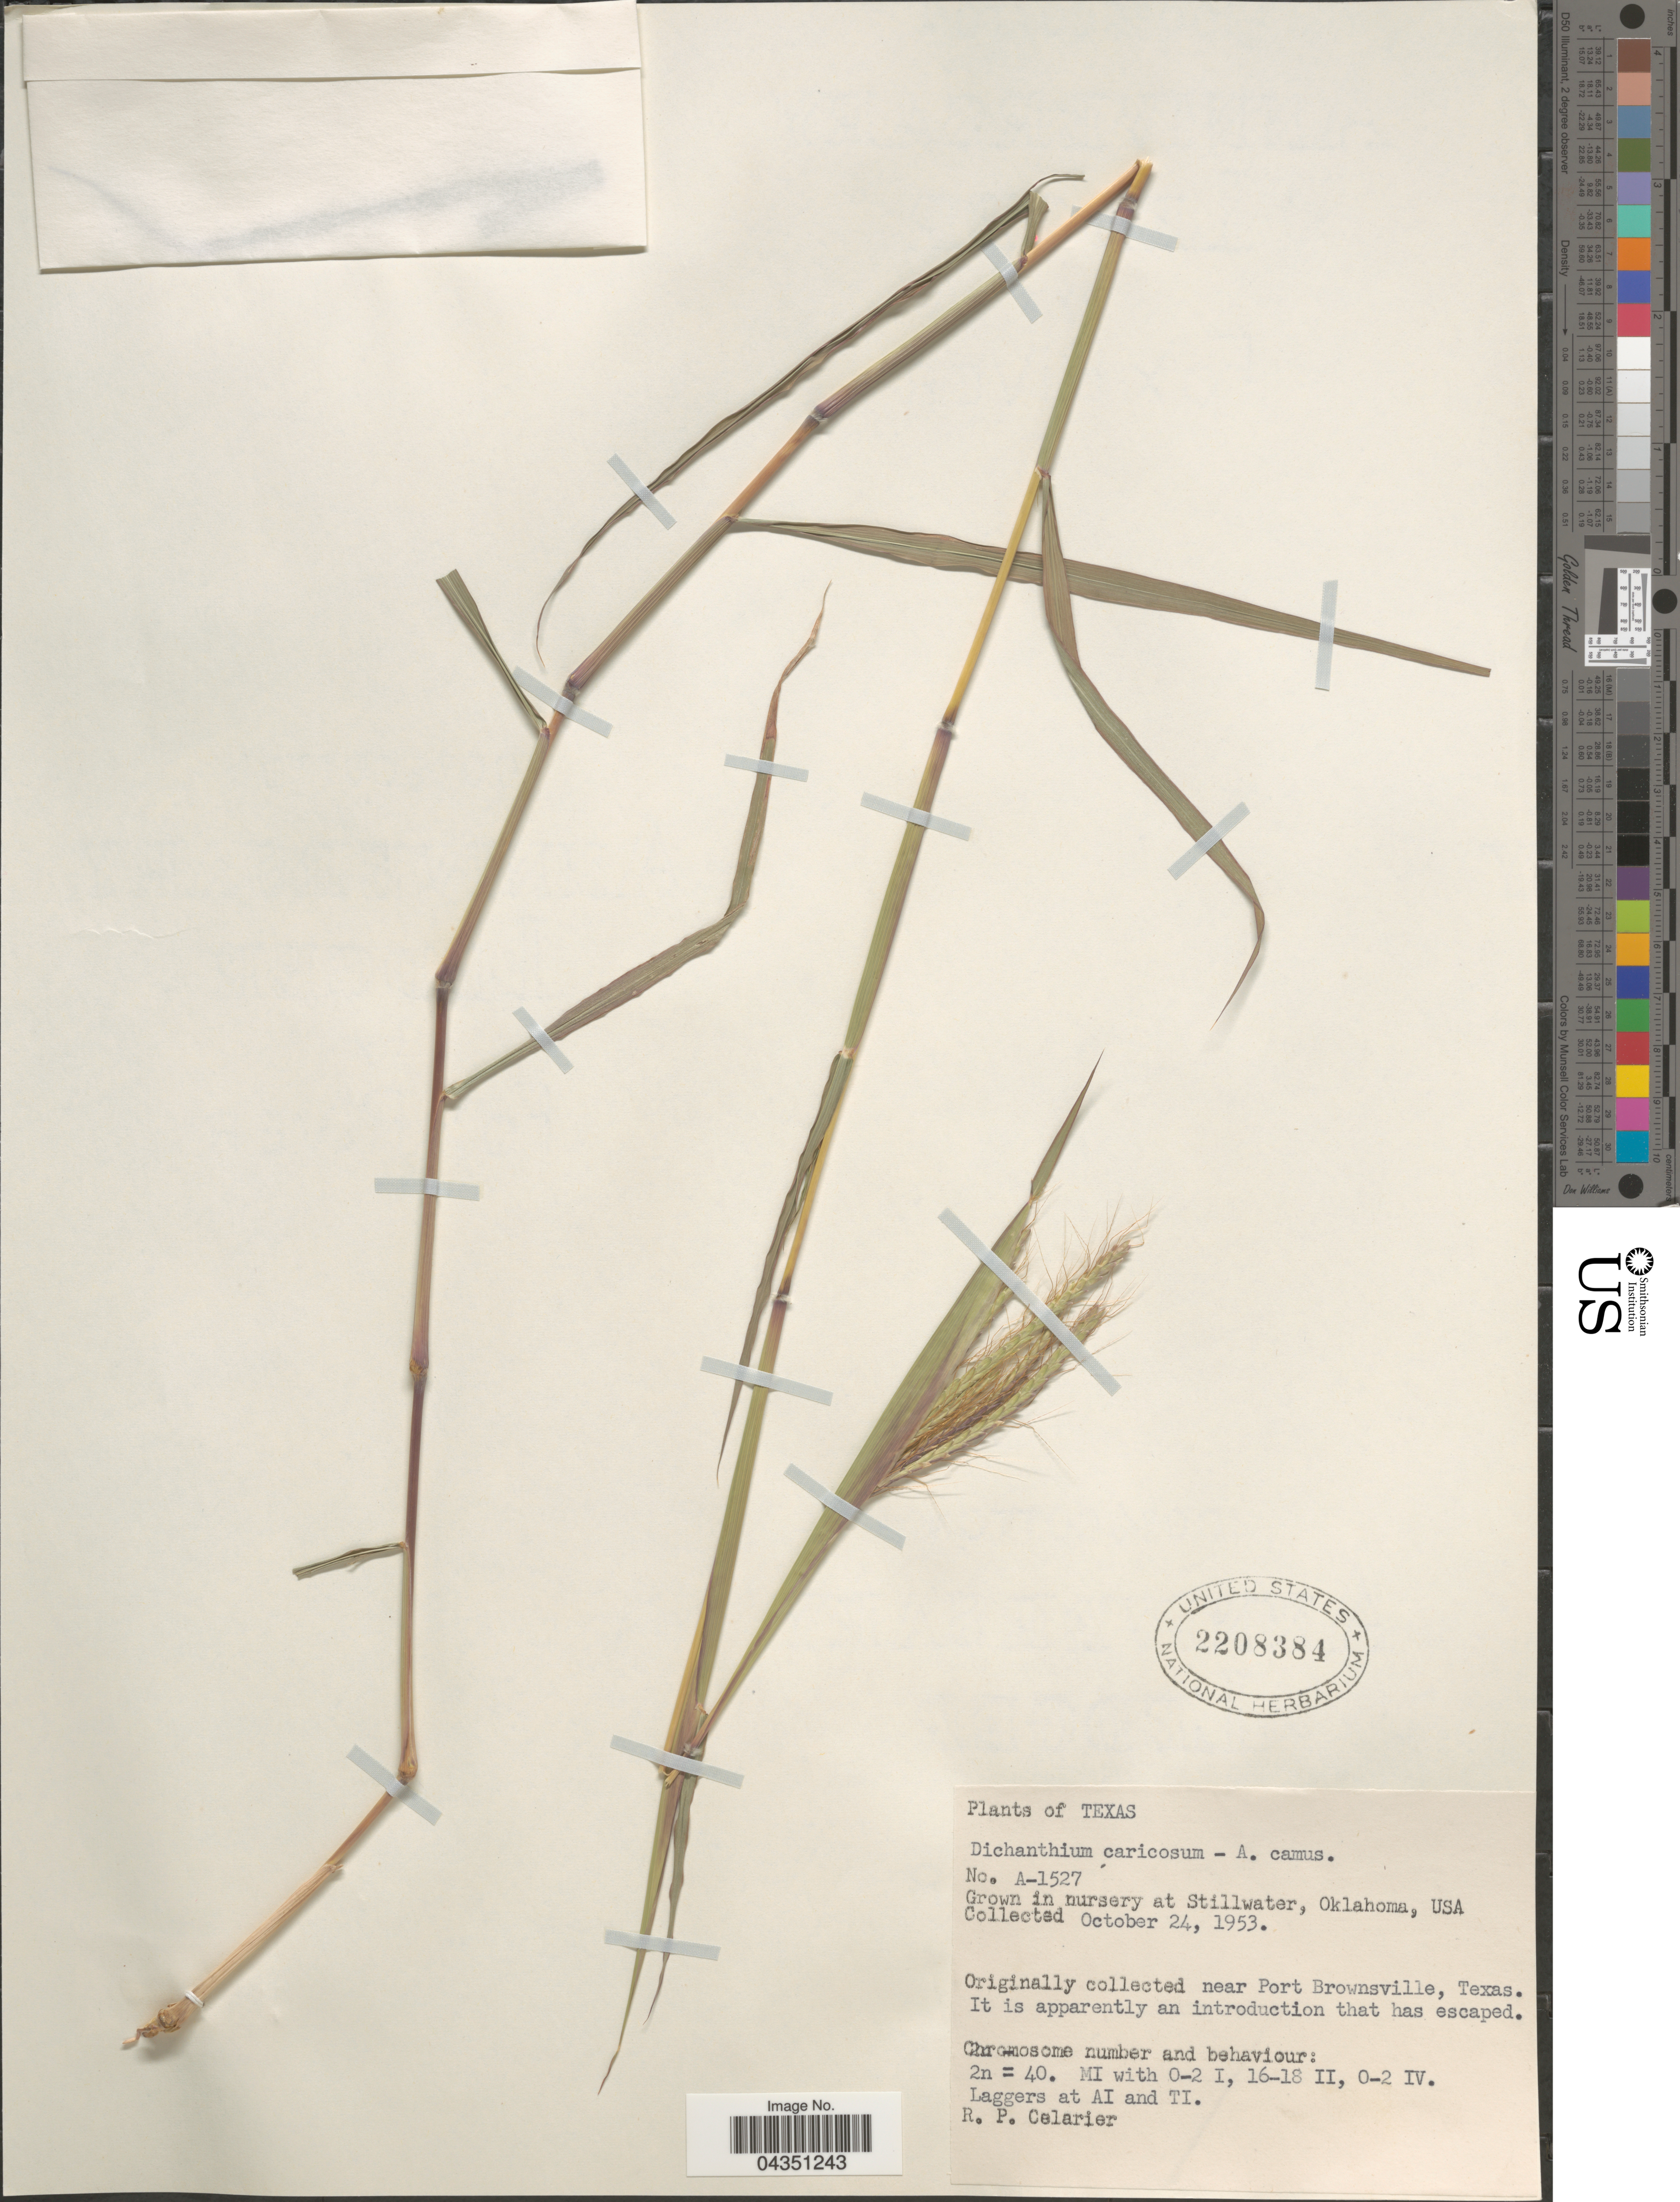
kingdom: Plantae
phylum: Tracheophyta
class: Liliopsida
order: Poales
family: Poaceae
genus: Dichanthium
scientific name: Dichanthium caricosum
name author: (L.) A. Camus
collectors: R. Celarier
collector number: A-1527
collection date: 1953-10-24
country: United States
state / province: Oklahoma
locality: In nursery at Stillwater.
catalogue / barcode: US 2208384